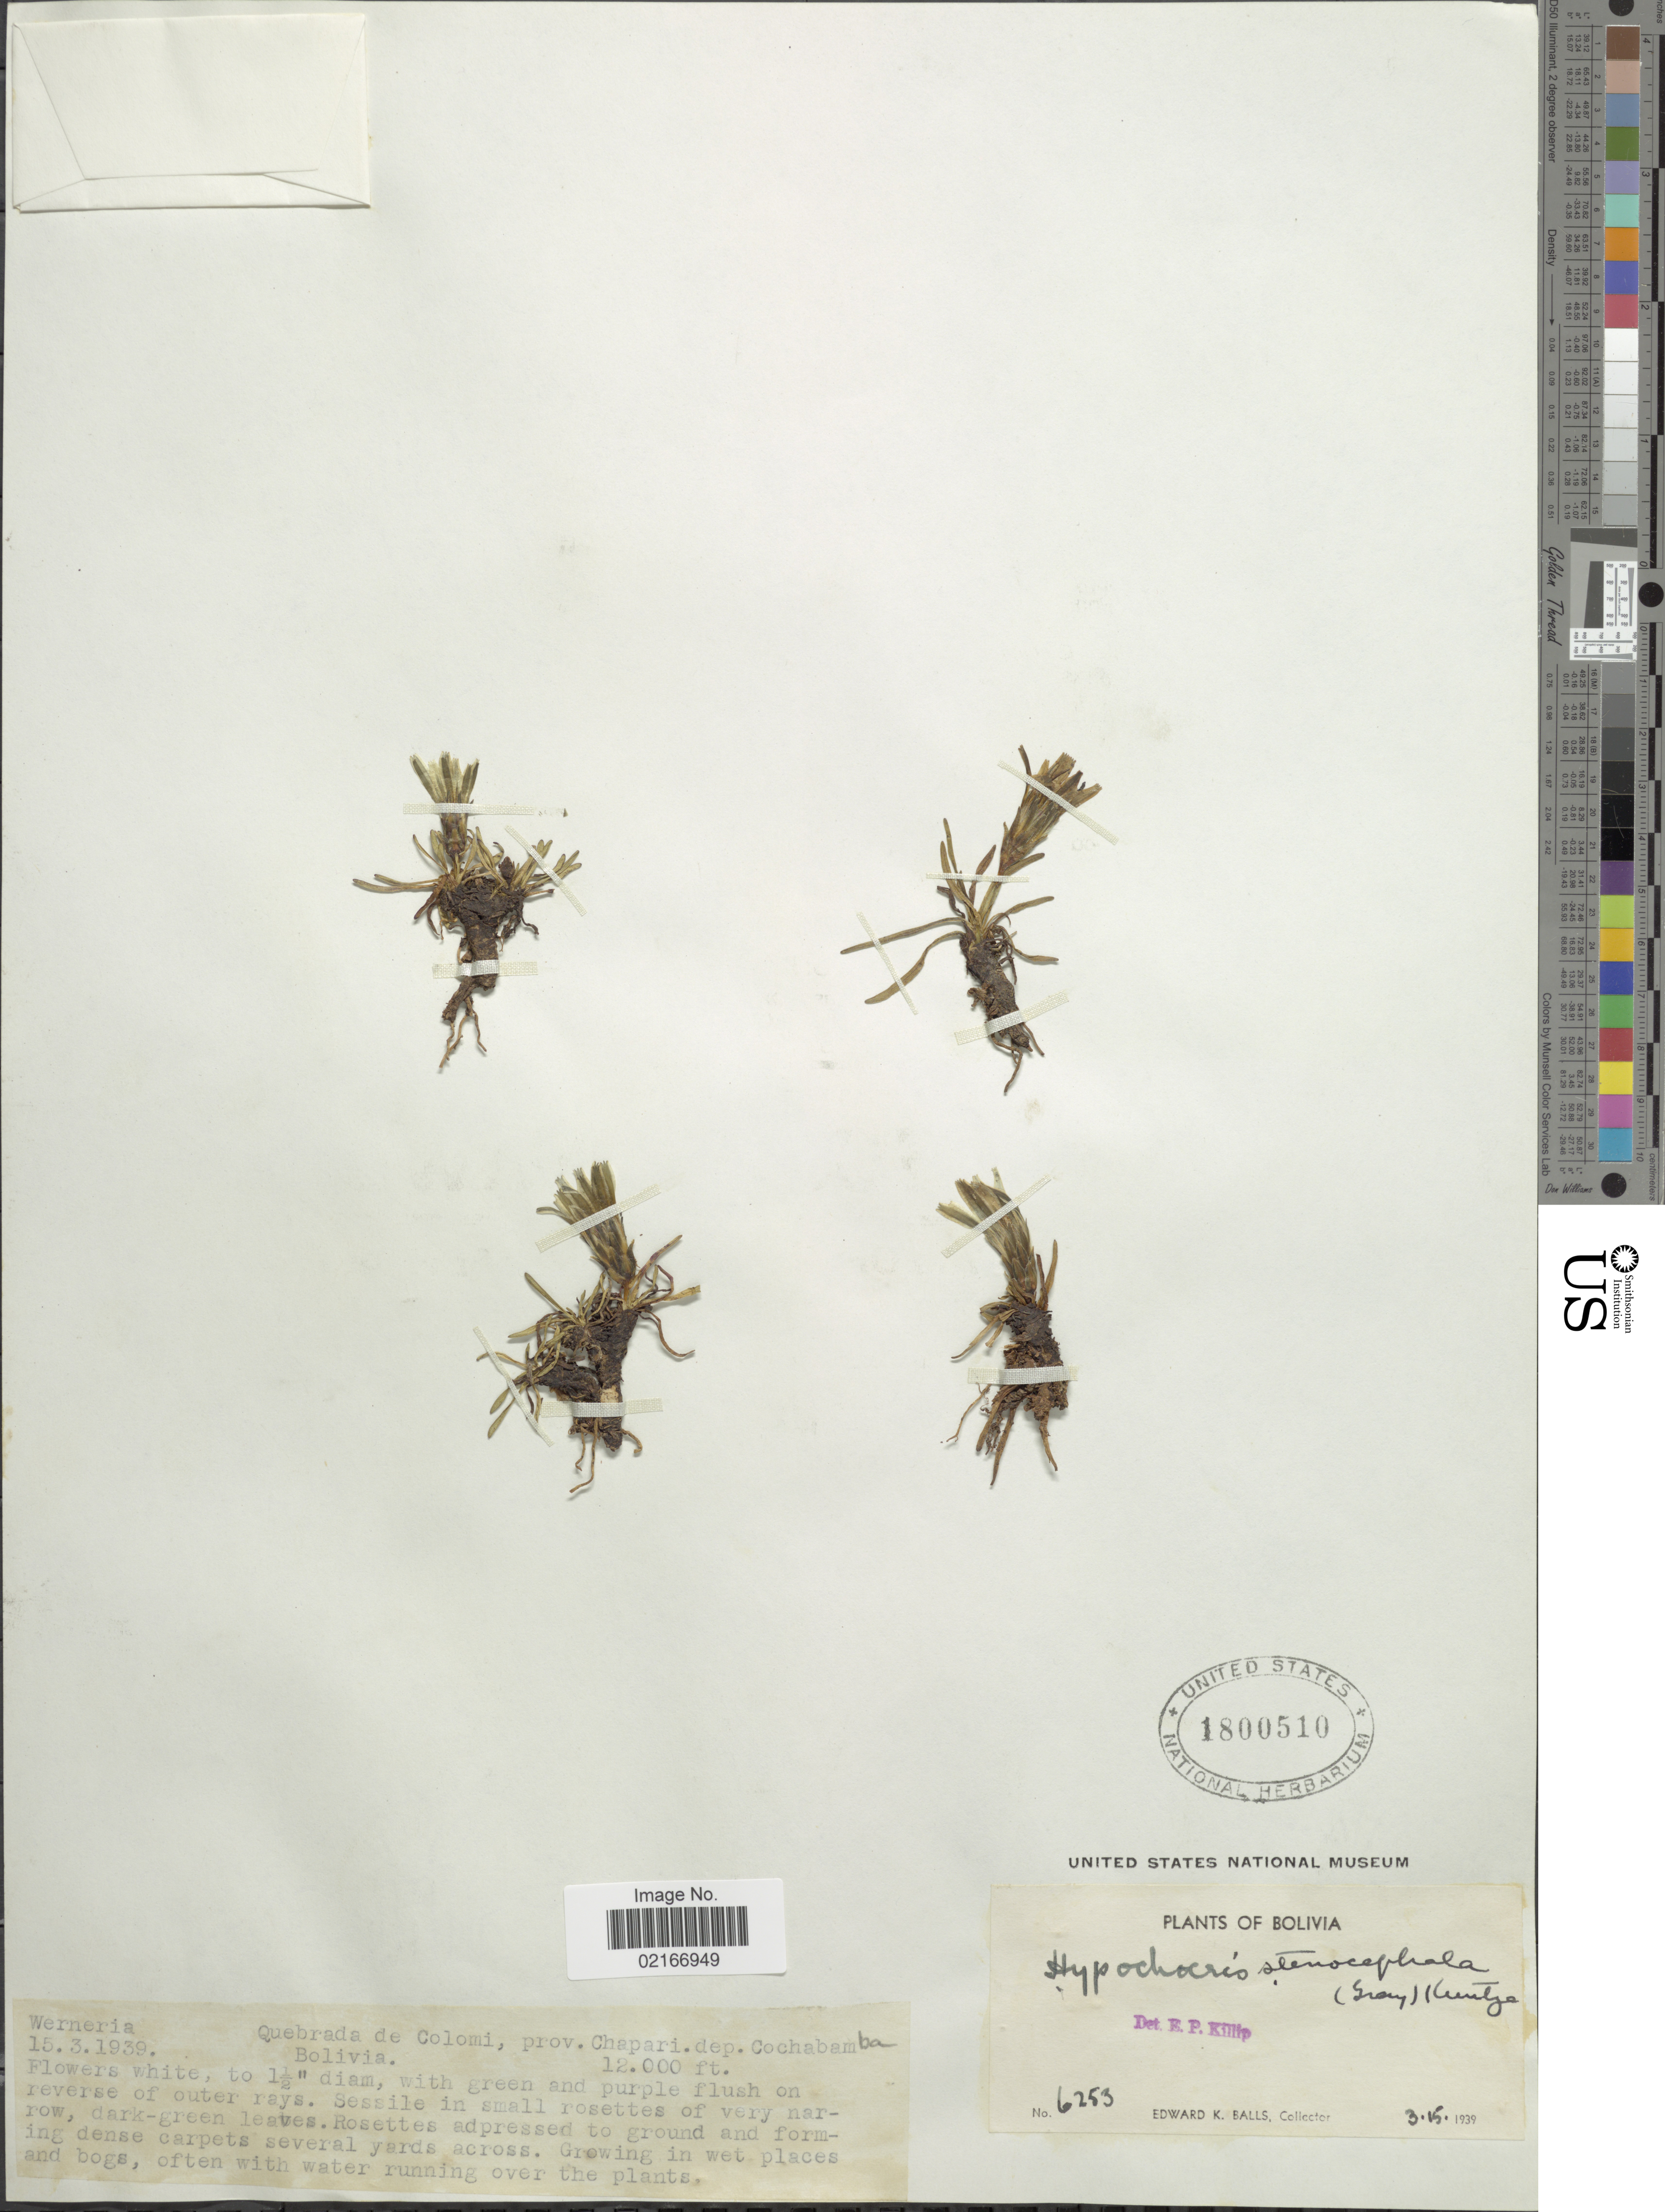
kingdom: Plantae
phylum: Tracheophyta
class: Magnoliopsida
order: Asterales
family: Asteraceae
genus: Hypochaeris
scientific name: Hypochaeris taraxacoides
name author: Ball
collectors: E. K. Balls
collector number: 6253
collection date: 1939-03-15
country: Bolivia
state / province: Cochabamba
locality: Quebrada de Colomi, prov. Chapari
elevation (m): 3658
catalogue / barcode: US 1800510